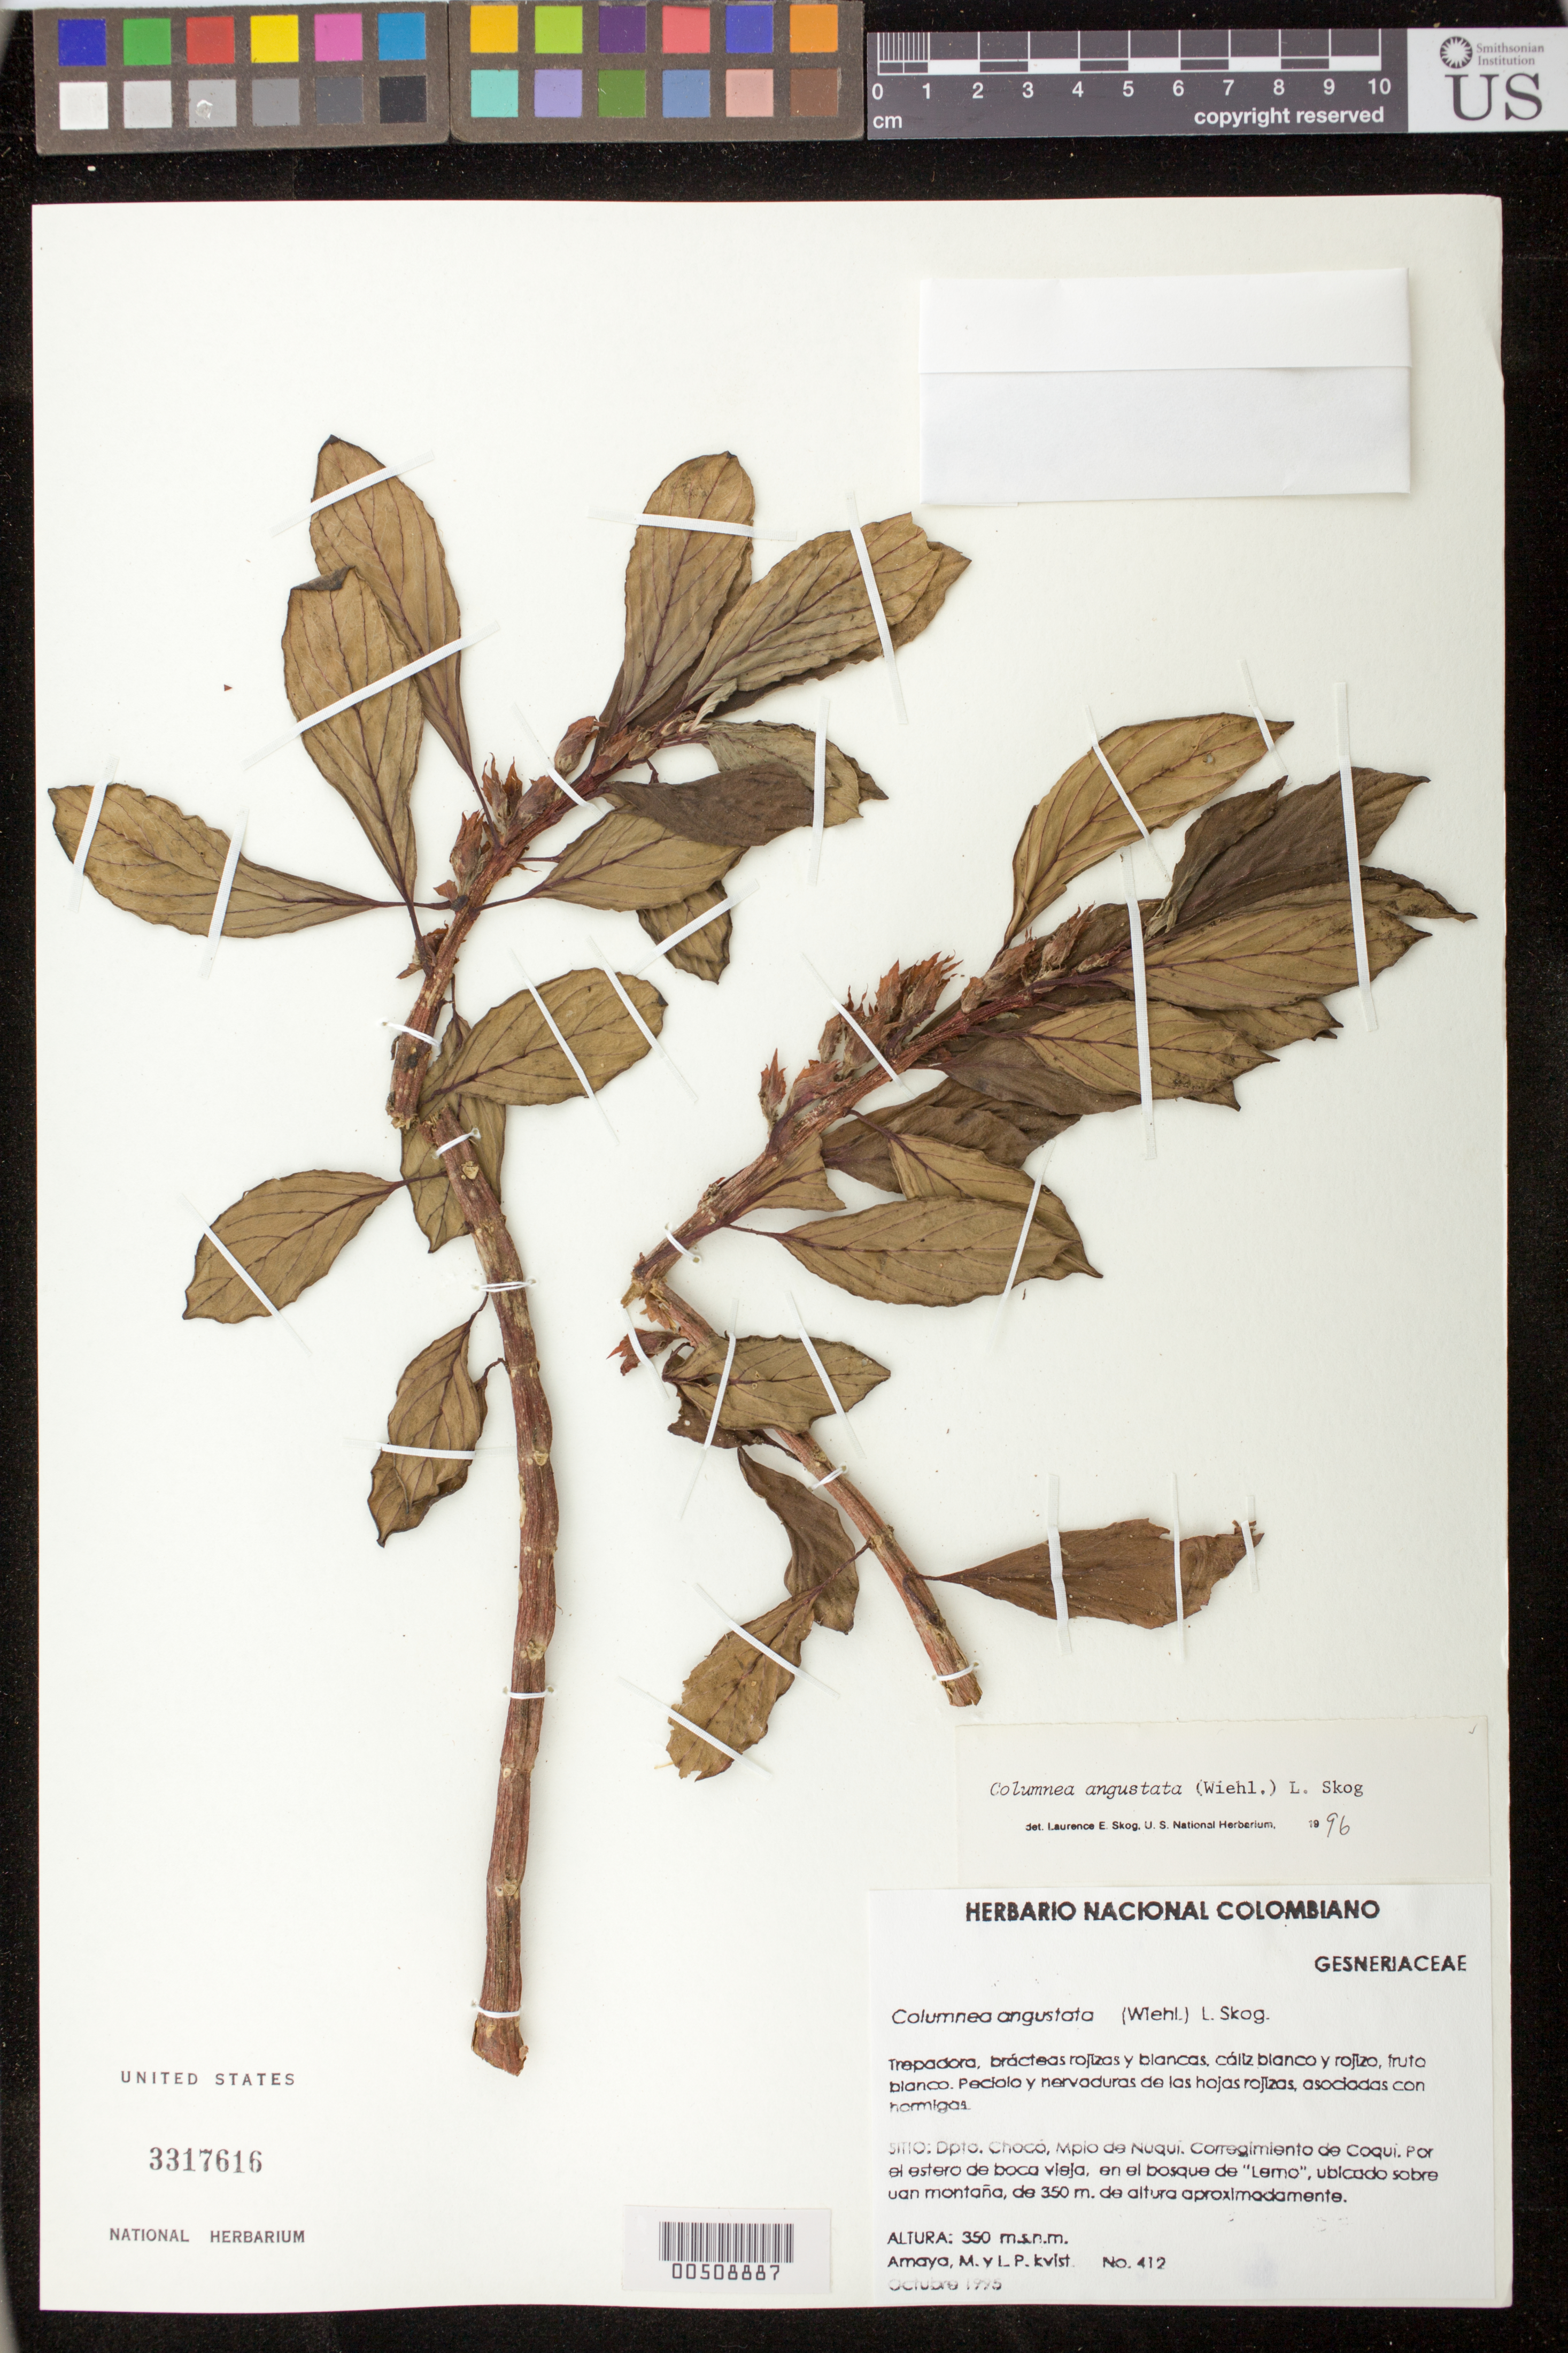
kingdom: Plantae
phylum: Tracheophyta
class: Magnoliopsida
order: Lamiales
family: Gesneriaceae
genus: Columnea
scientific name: Columnea angustata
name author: (Wiehler) L.E. Skog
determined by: Skog, Laurence E.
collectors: M. Amaya & L. P. Kvist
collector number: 412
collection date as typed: Oct 1995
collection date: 1995-10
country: Colombia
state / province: Chocó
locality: Mpio. de Nuquí. Corregimiento de Coquí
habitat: Por el estero de boca vieja, en el bosque de "Lemo", ubicado sobre una montaña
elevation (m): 350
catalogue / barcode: US 3317616